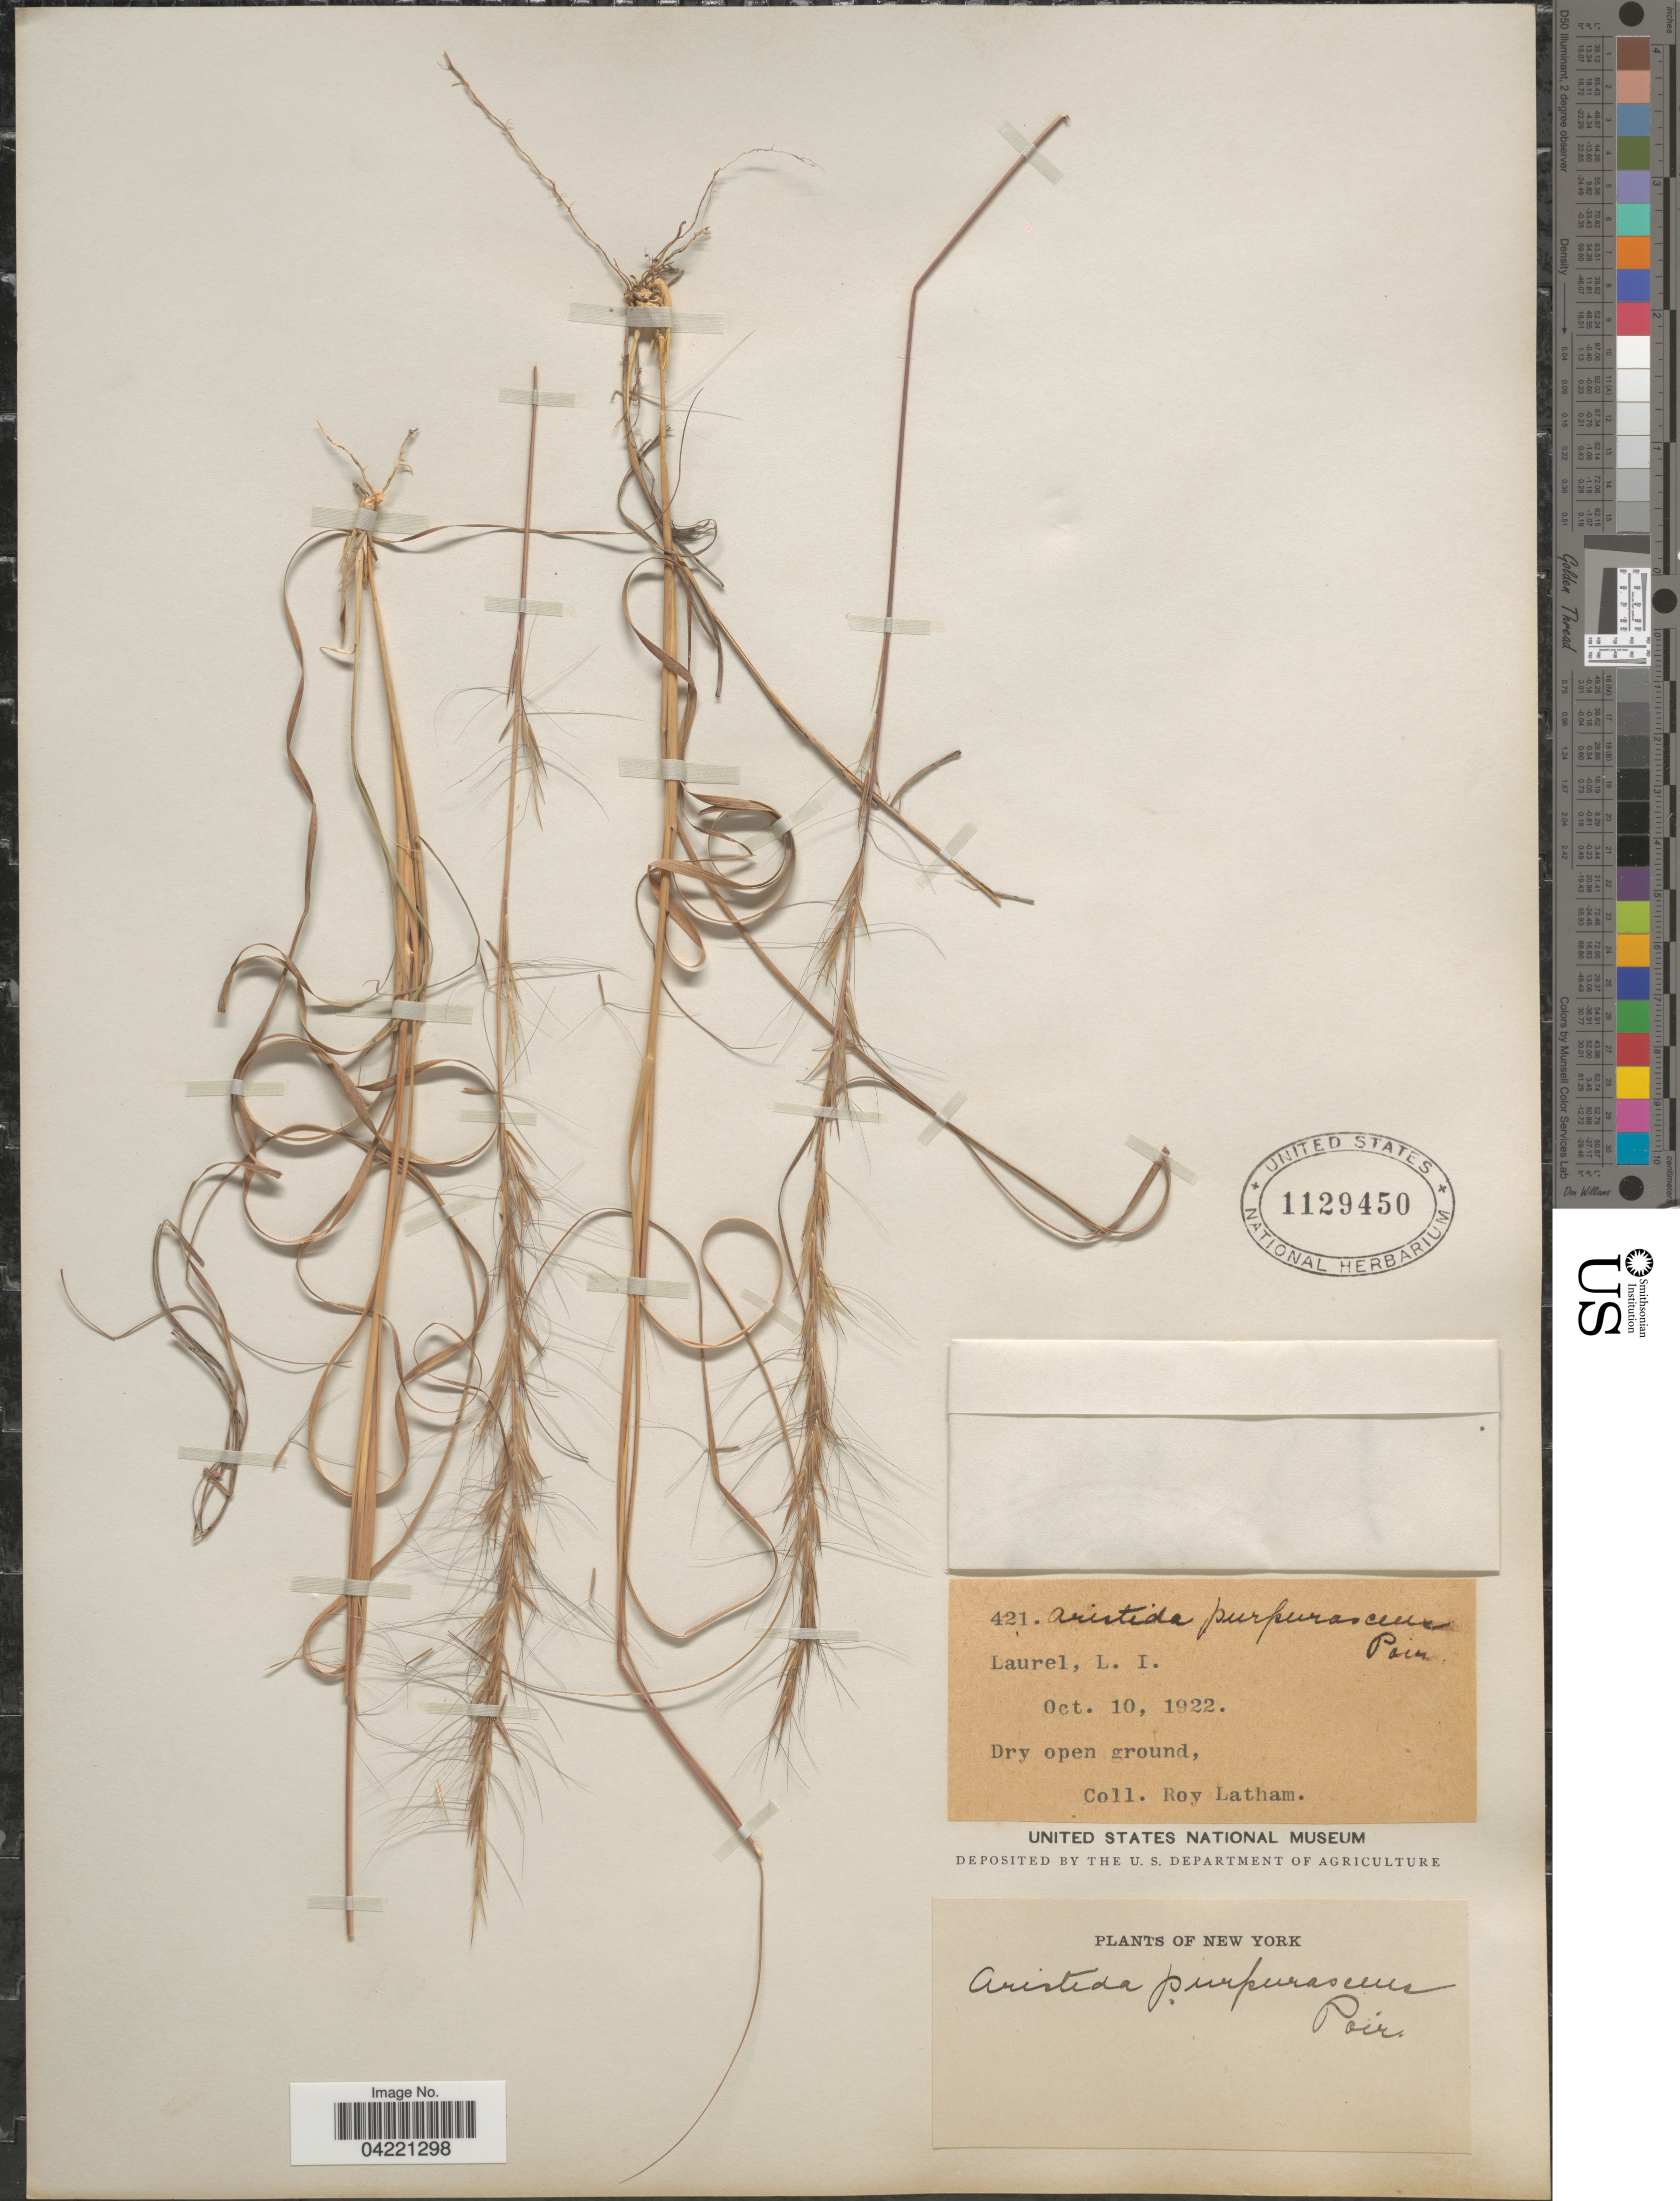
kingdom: Plantae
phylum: Tracheophyta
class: Liliopsida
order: Poales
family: Poaceae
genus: Aristida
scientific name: Aristida purpurascens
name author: Poir.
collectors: R. Latham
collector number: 421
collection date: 1922-10-10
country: United States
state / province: New York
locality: Laurel, L.I.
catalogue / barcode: US 1129450